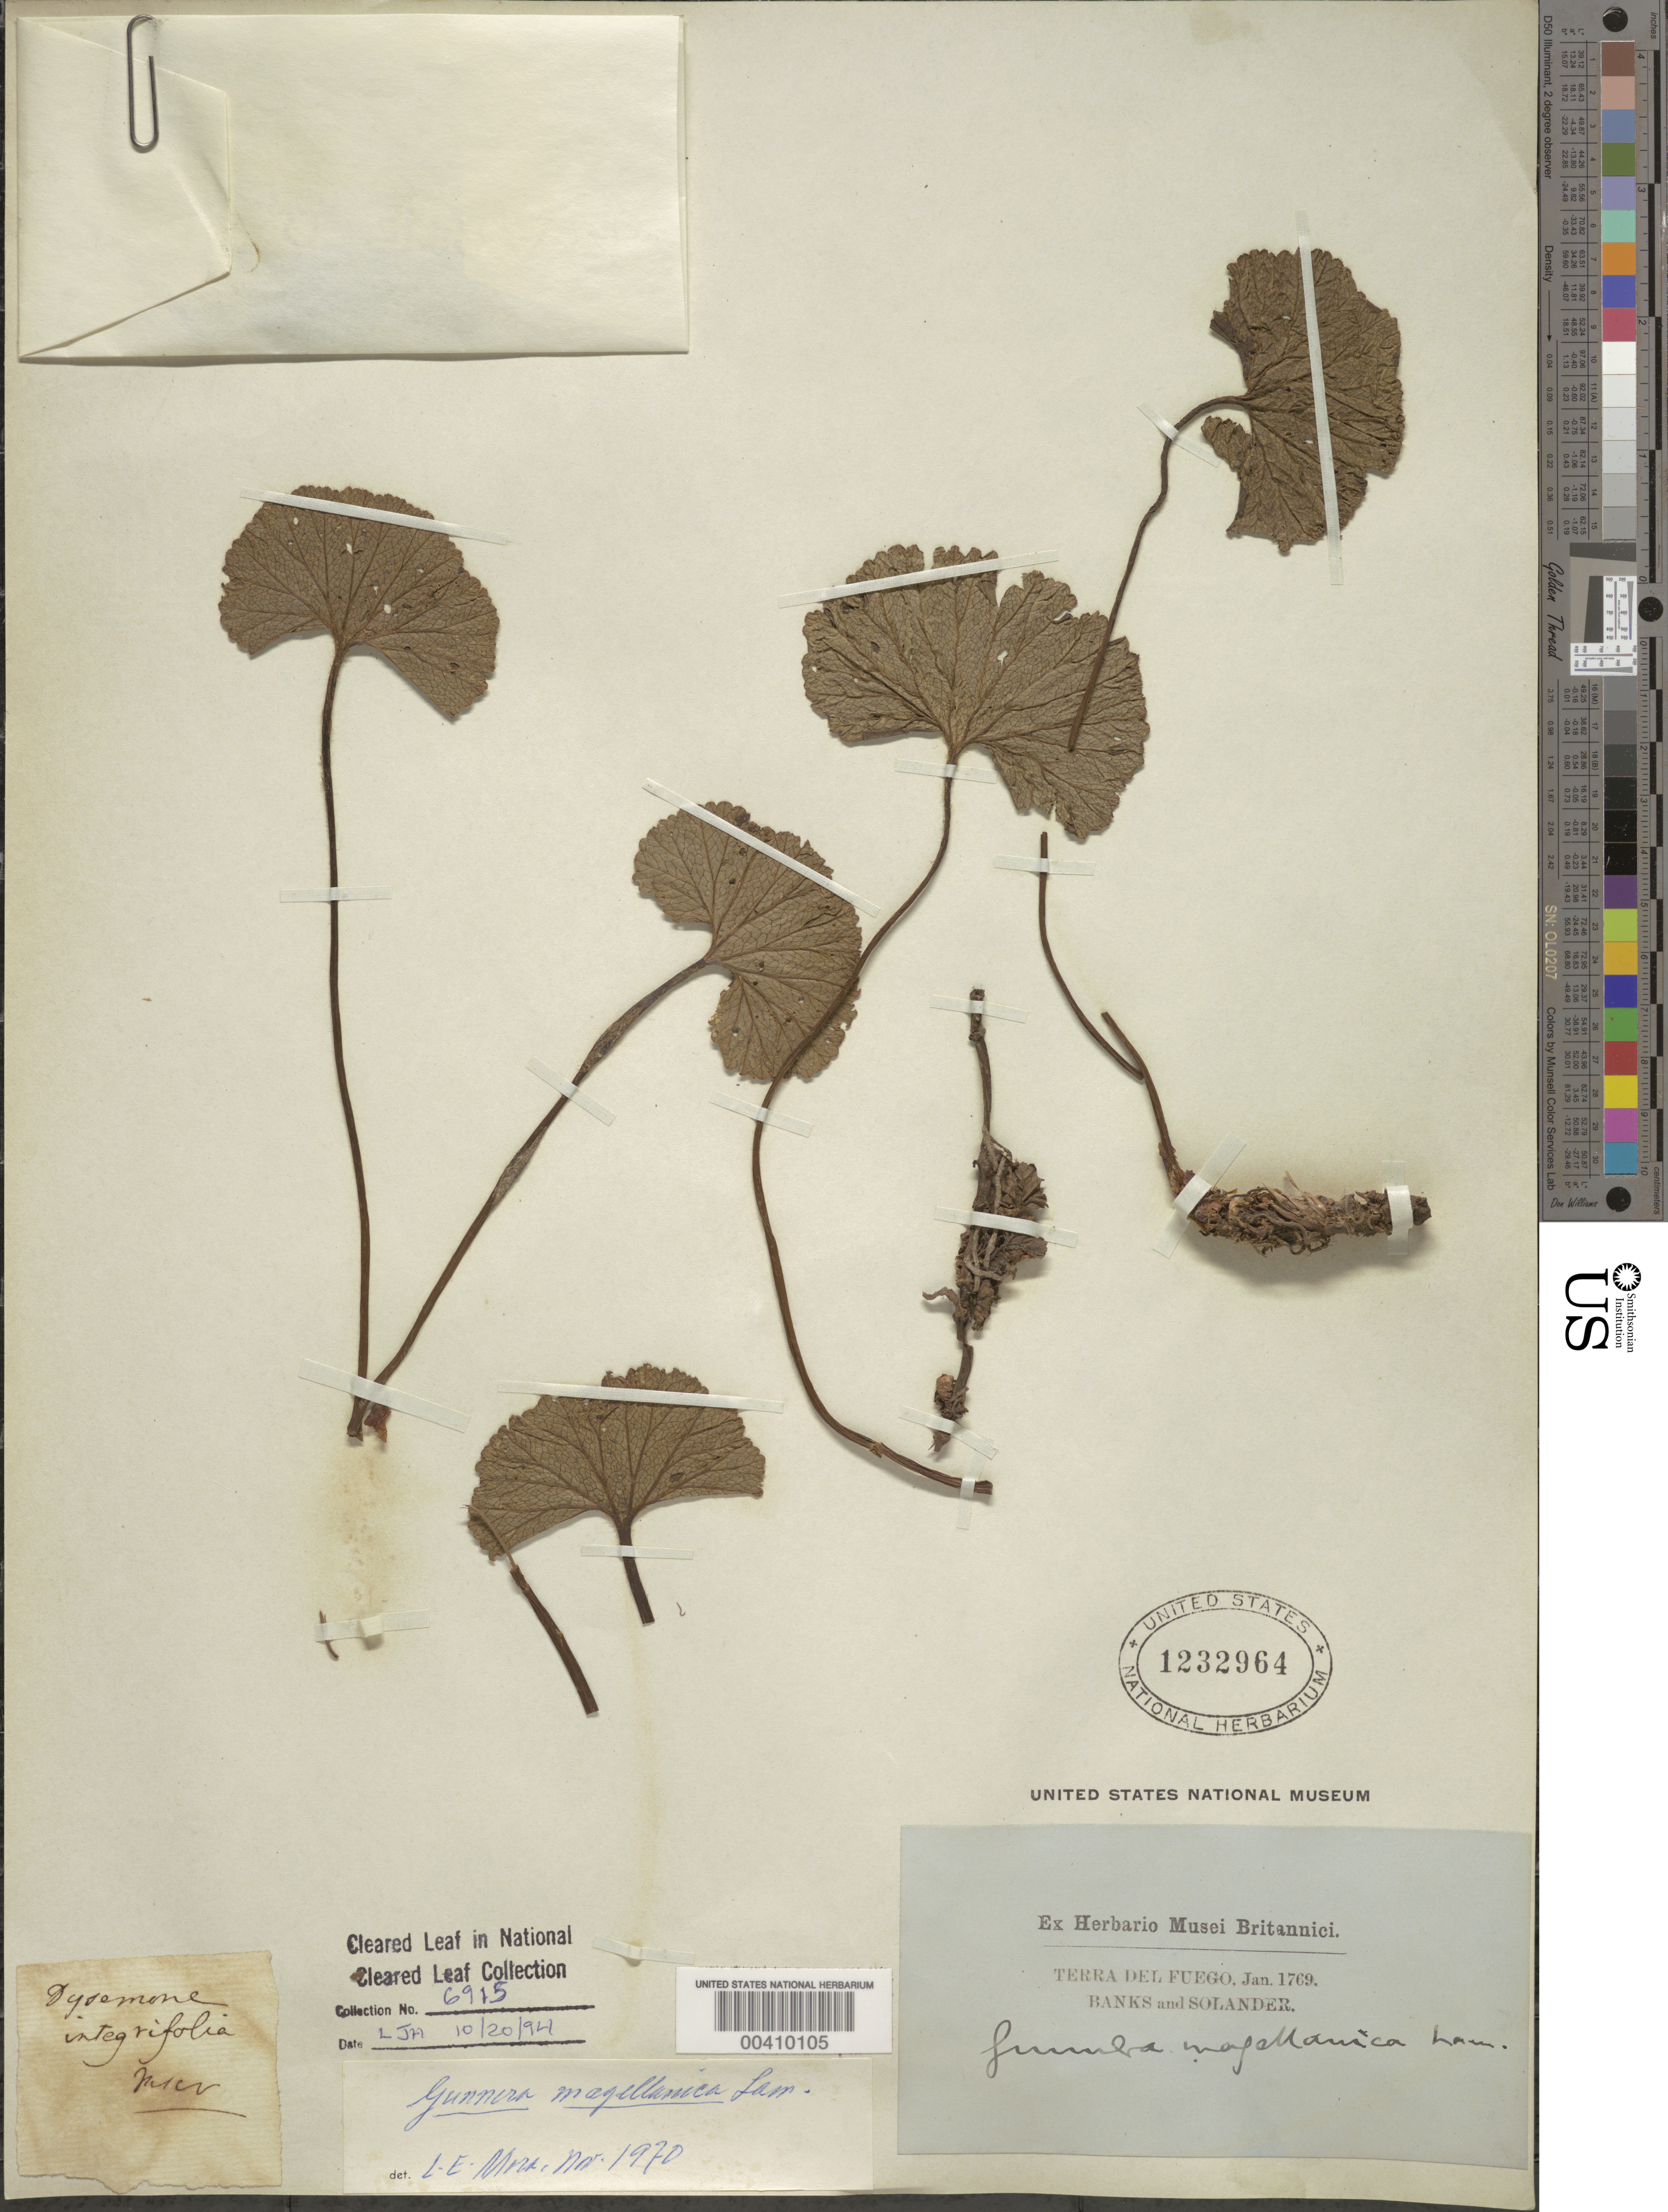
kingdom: Plantae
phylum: Tracheophyta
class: Magnoliopsida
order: Gunnerales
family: Gunneraceae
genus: Gunnera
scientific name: Gunnera magellanica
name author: Lam.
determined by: Mora-Osejo, L. E.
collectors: J. Banks & D. C. Solander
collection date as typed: Jan 1769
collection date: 1769-01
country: Argentina / Chile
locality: Tierra del Fuego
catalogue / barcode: US 1232964